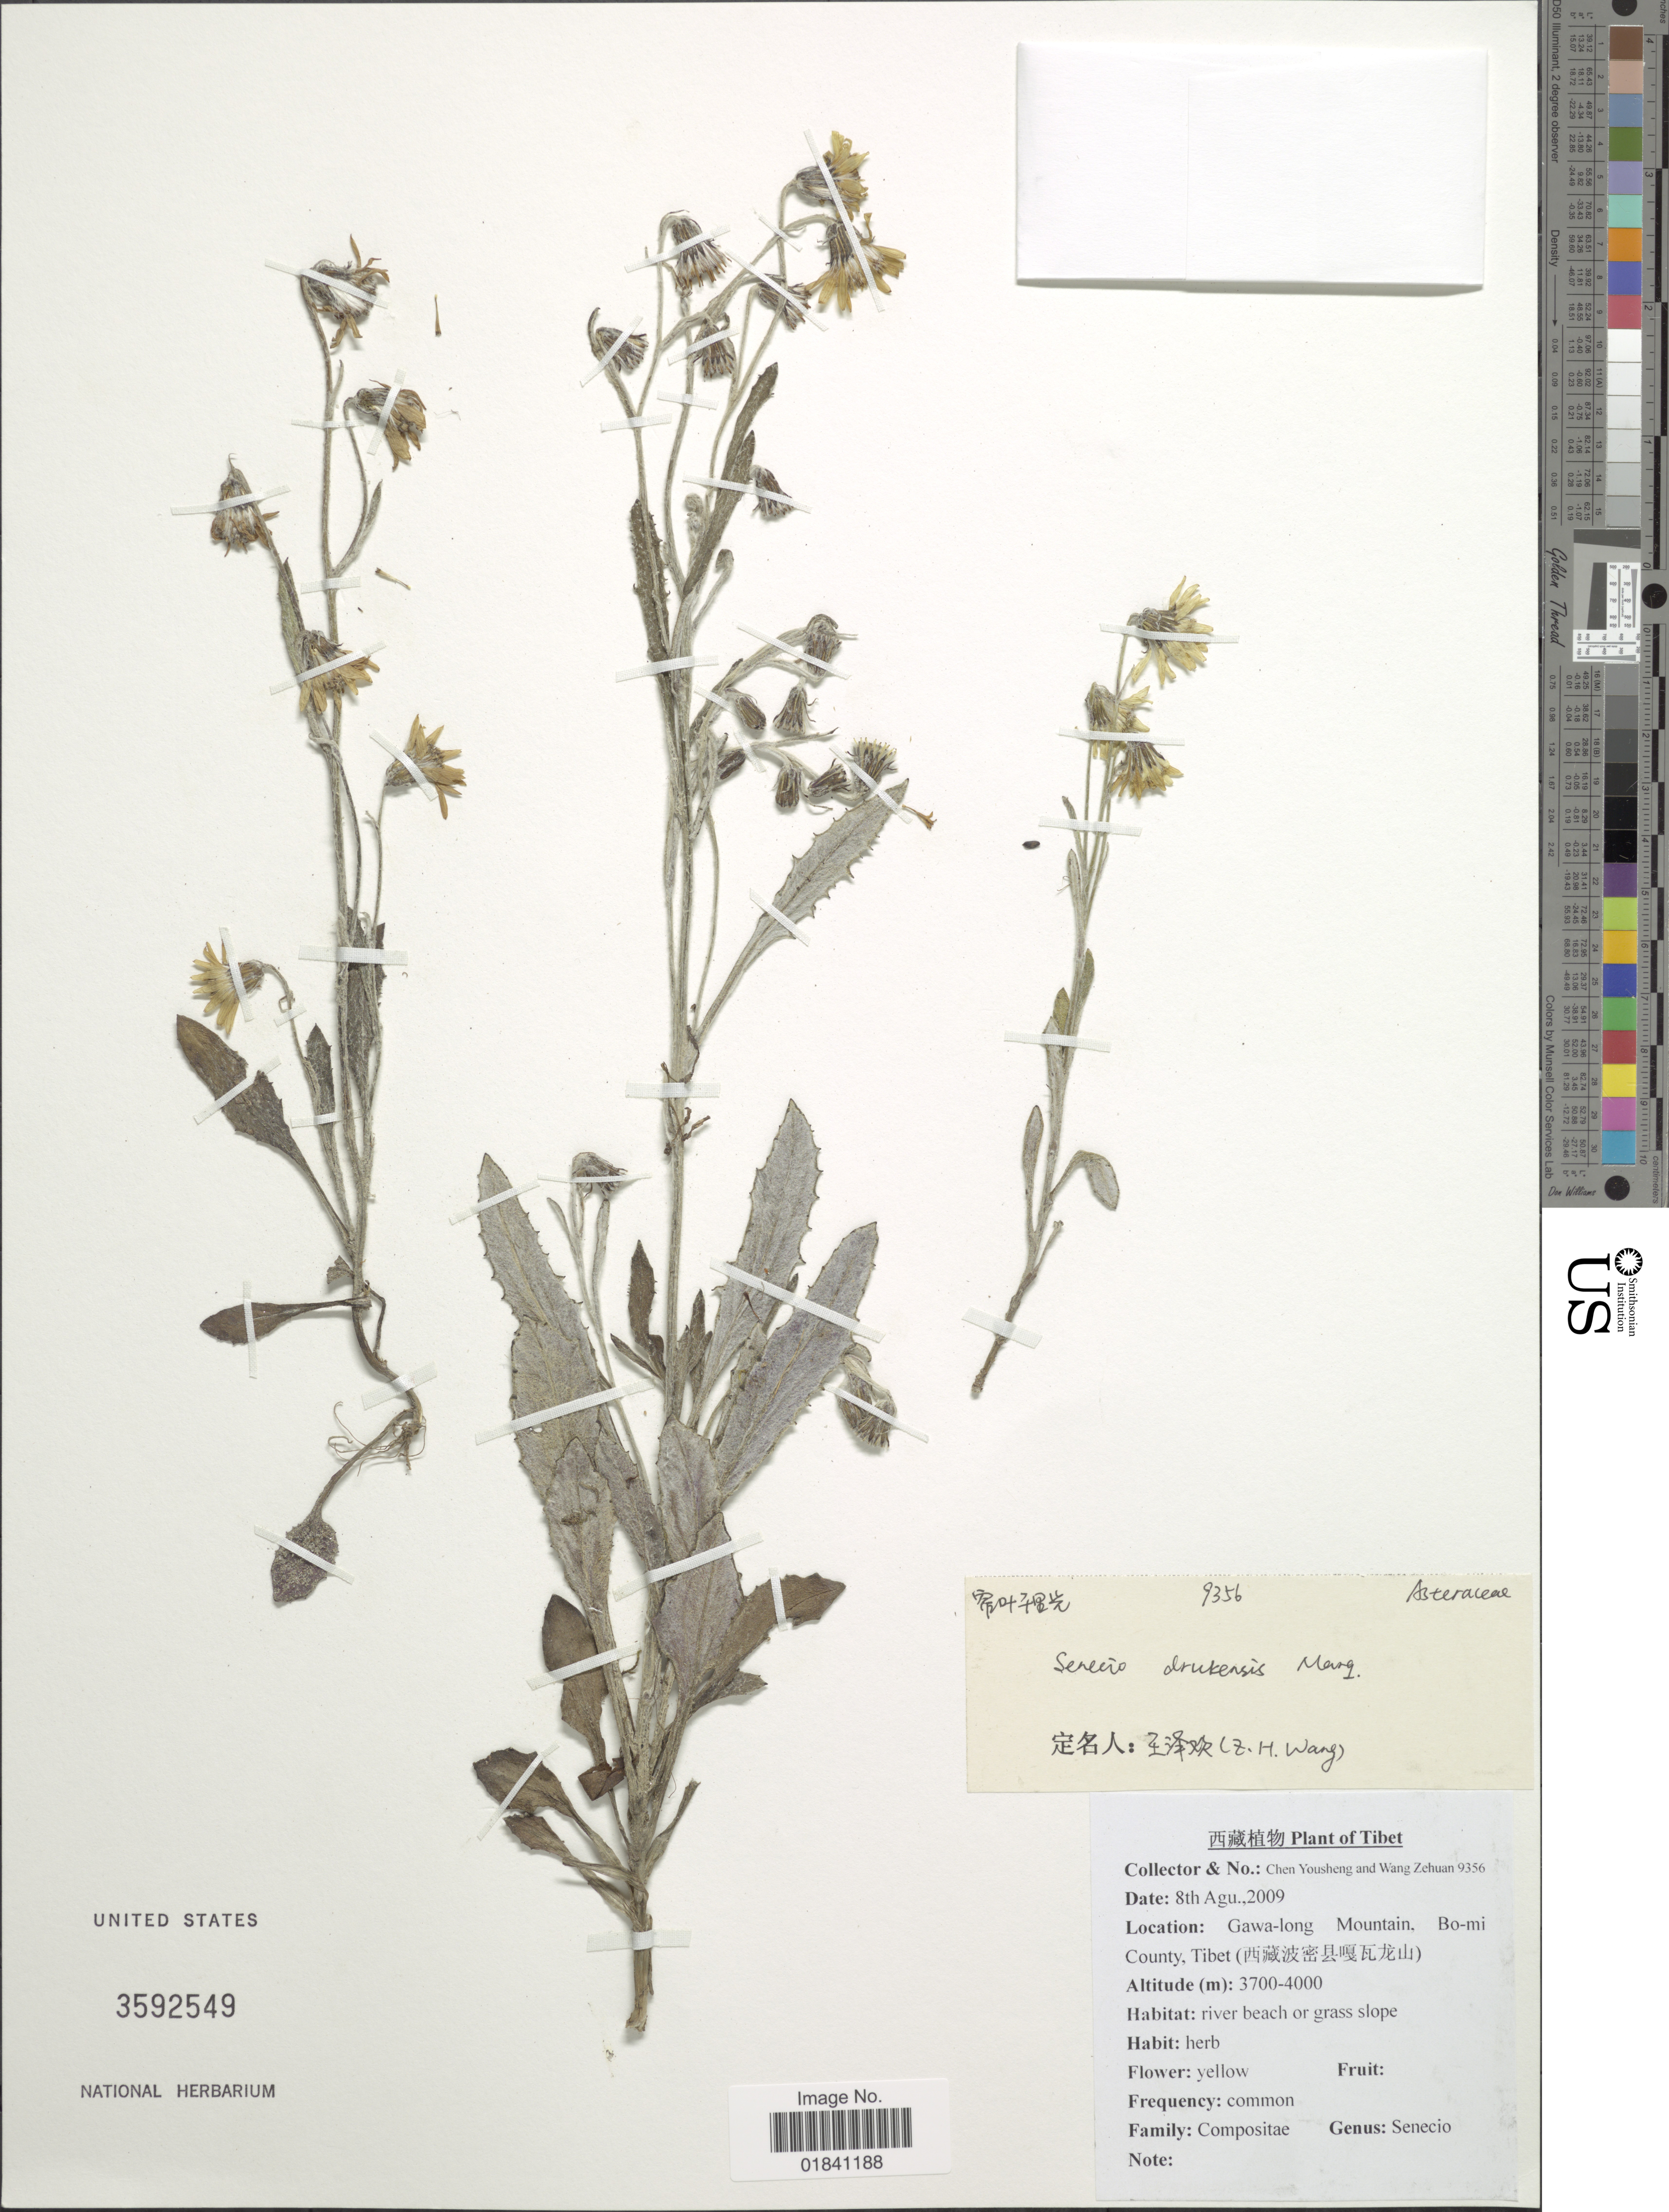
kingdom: Plantae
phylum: Tracheophyta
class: Magnoliopsida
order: Asterales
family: Asteraceae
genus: Senecio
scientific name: Senecio drukensis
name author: C. Marquand & Airy Shaw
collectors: Y. Chen & Z. Wang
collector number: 9356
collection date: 2009-08-08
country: China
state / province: Xizang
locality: Tibet. Gawa-long Mountain. Bo-mi County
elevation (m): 3700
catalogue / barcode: US 3592549